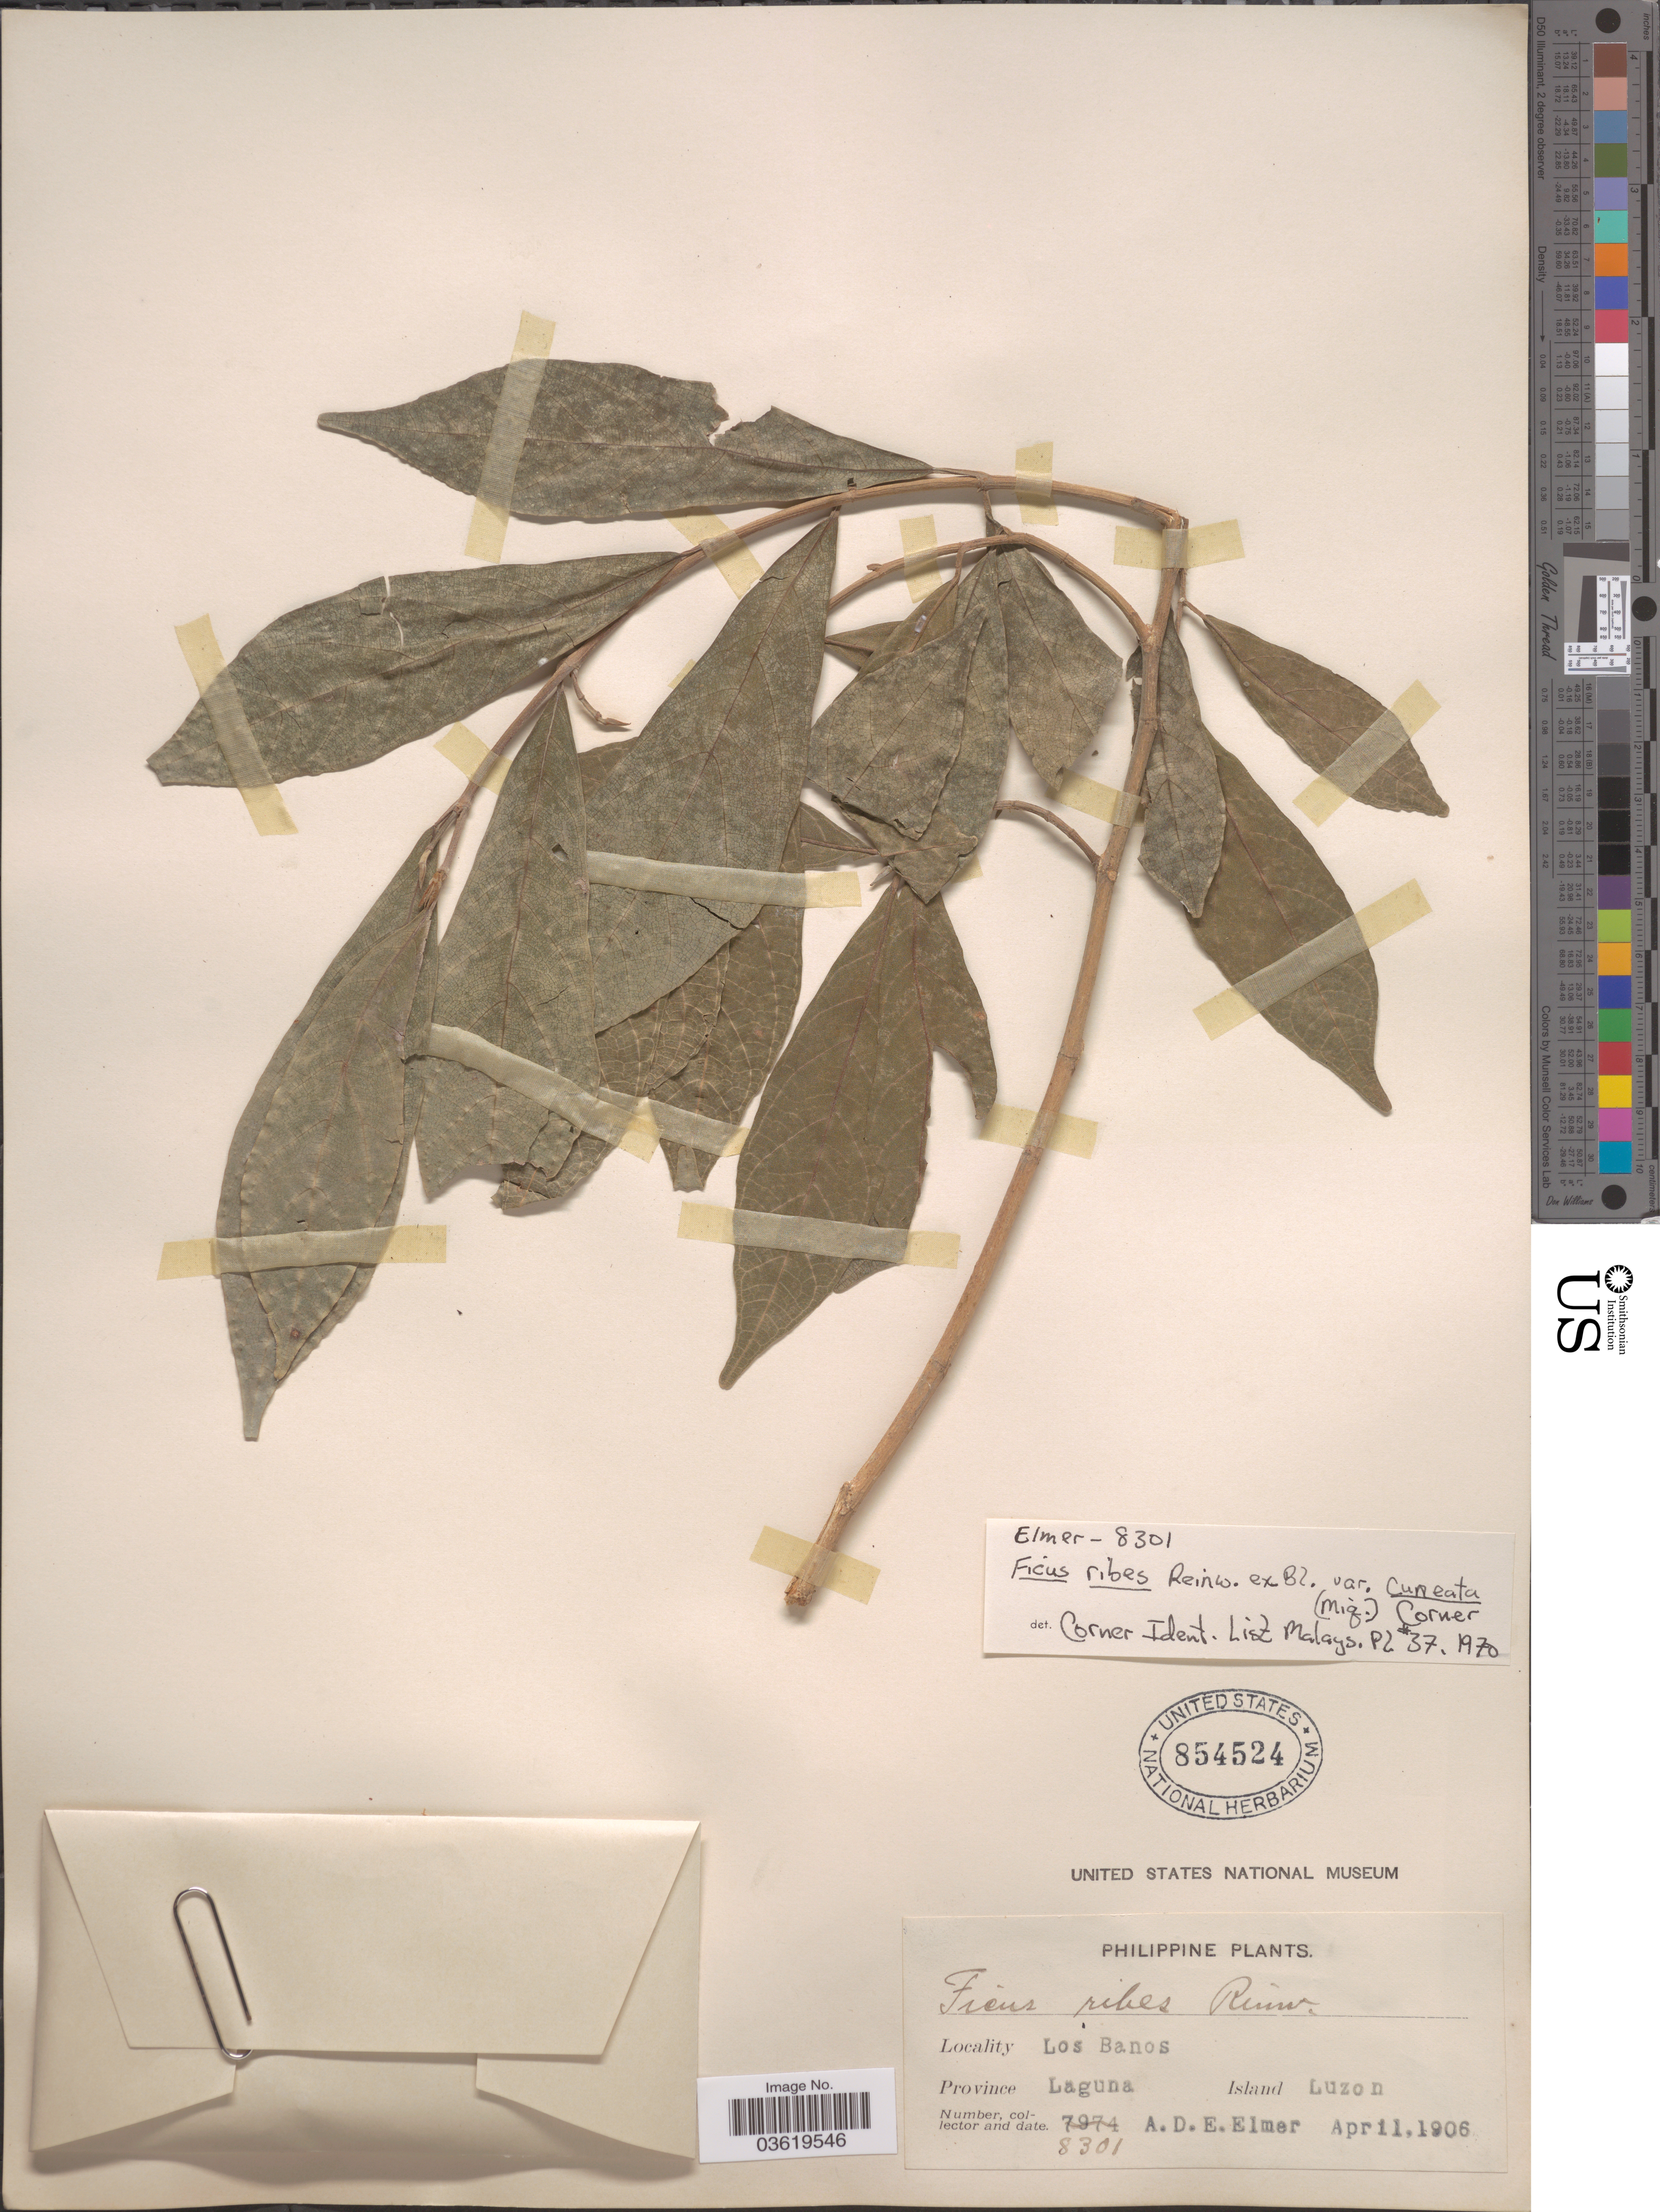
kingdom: Plantae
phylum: Tracheophyta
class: Magnoliopsida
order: Rosales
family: Moraceae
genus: Ficus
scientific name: Ficus ribes var. cuneata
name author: (Miq.) Corner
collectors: A. D. E. Elmer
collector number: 8301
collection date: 1906-04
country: Philippines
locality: Los Banos. Province Laguna. Island Luzon.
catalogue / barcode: US 854524